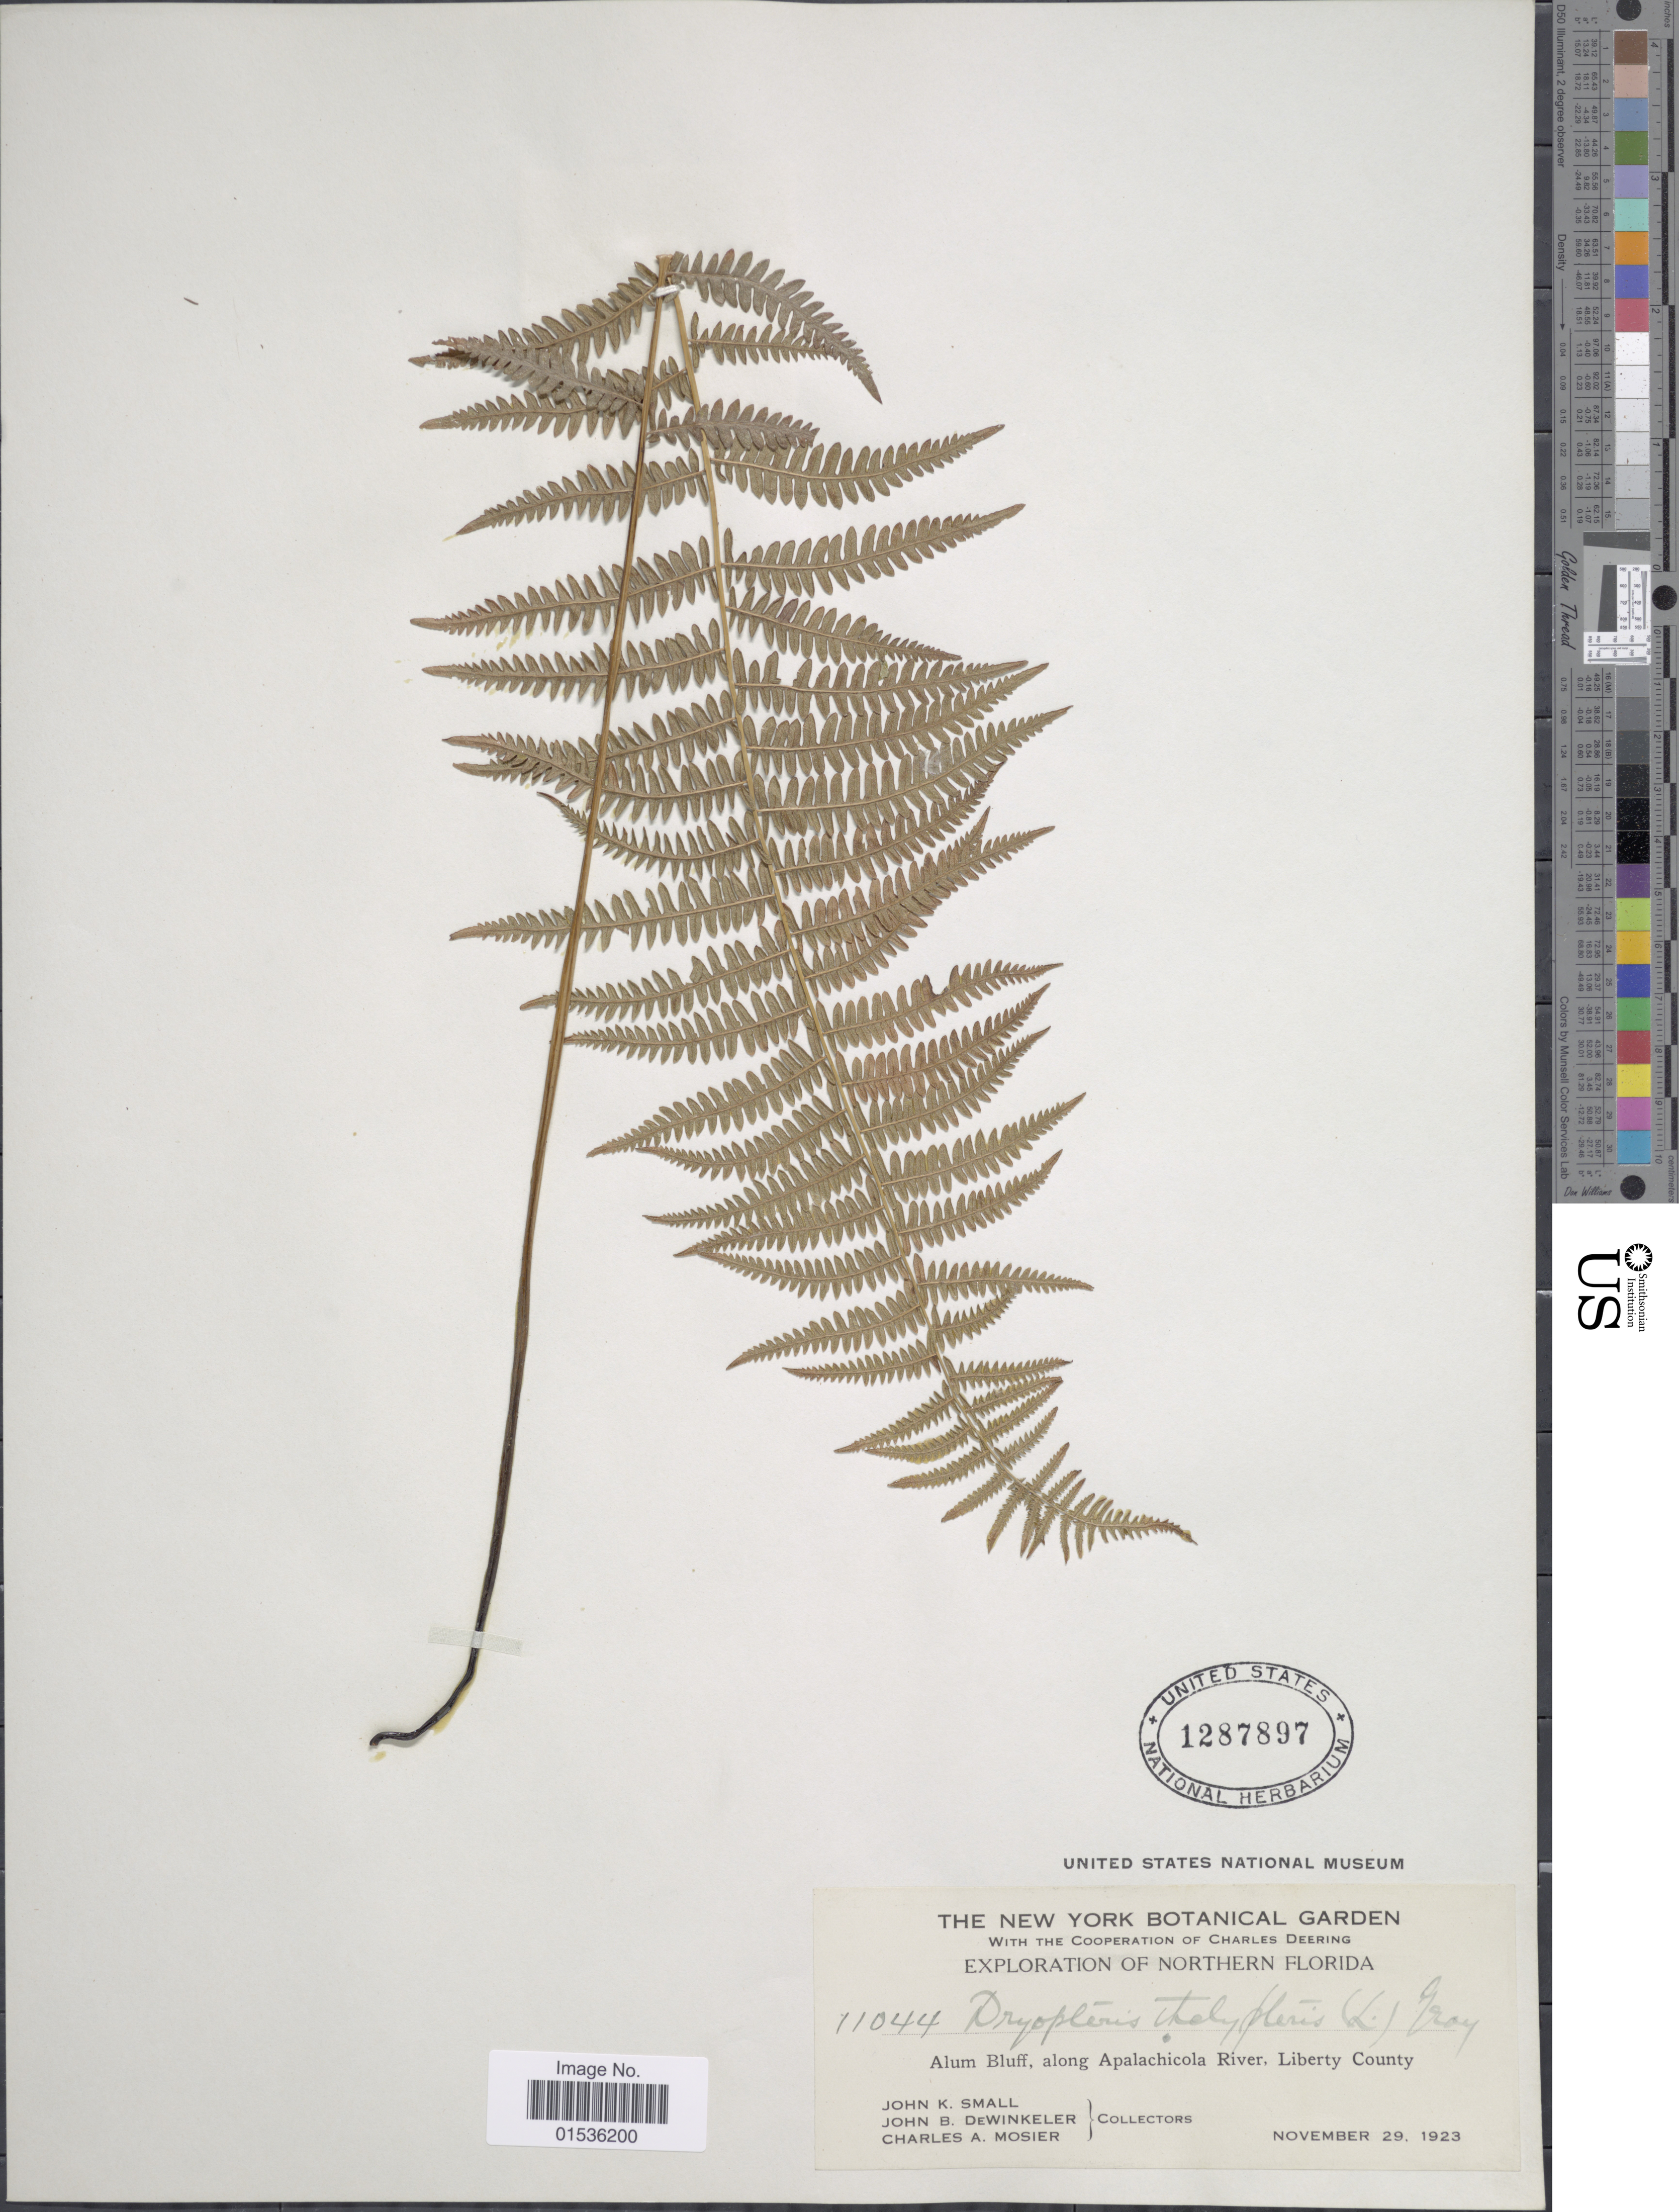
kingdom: Plantae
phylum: Tracheophyta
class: Polypodiopsida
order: Polypodiales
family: Thelypteridaceae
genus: Phegopteris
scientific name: Phegopteris connectilis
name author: (Michx.) Watt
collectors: J. K. Small, J. B. Dewinkeler & C. A. Mosier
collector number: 11044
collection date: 1923-11-29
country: United States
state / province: Florida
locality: Northern Florida, Alum Bluff, along Apalachicola River, Liberty County.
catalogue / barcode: US 1287897